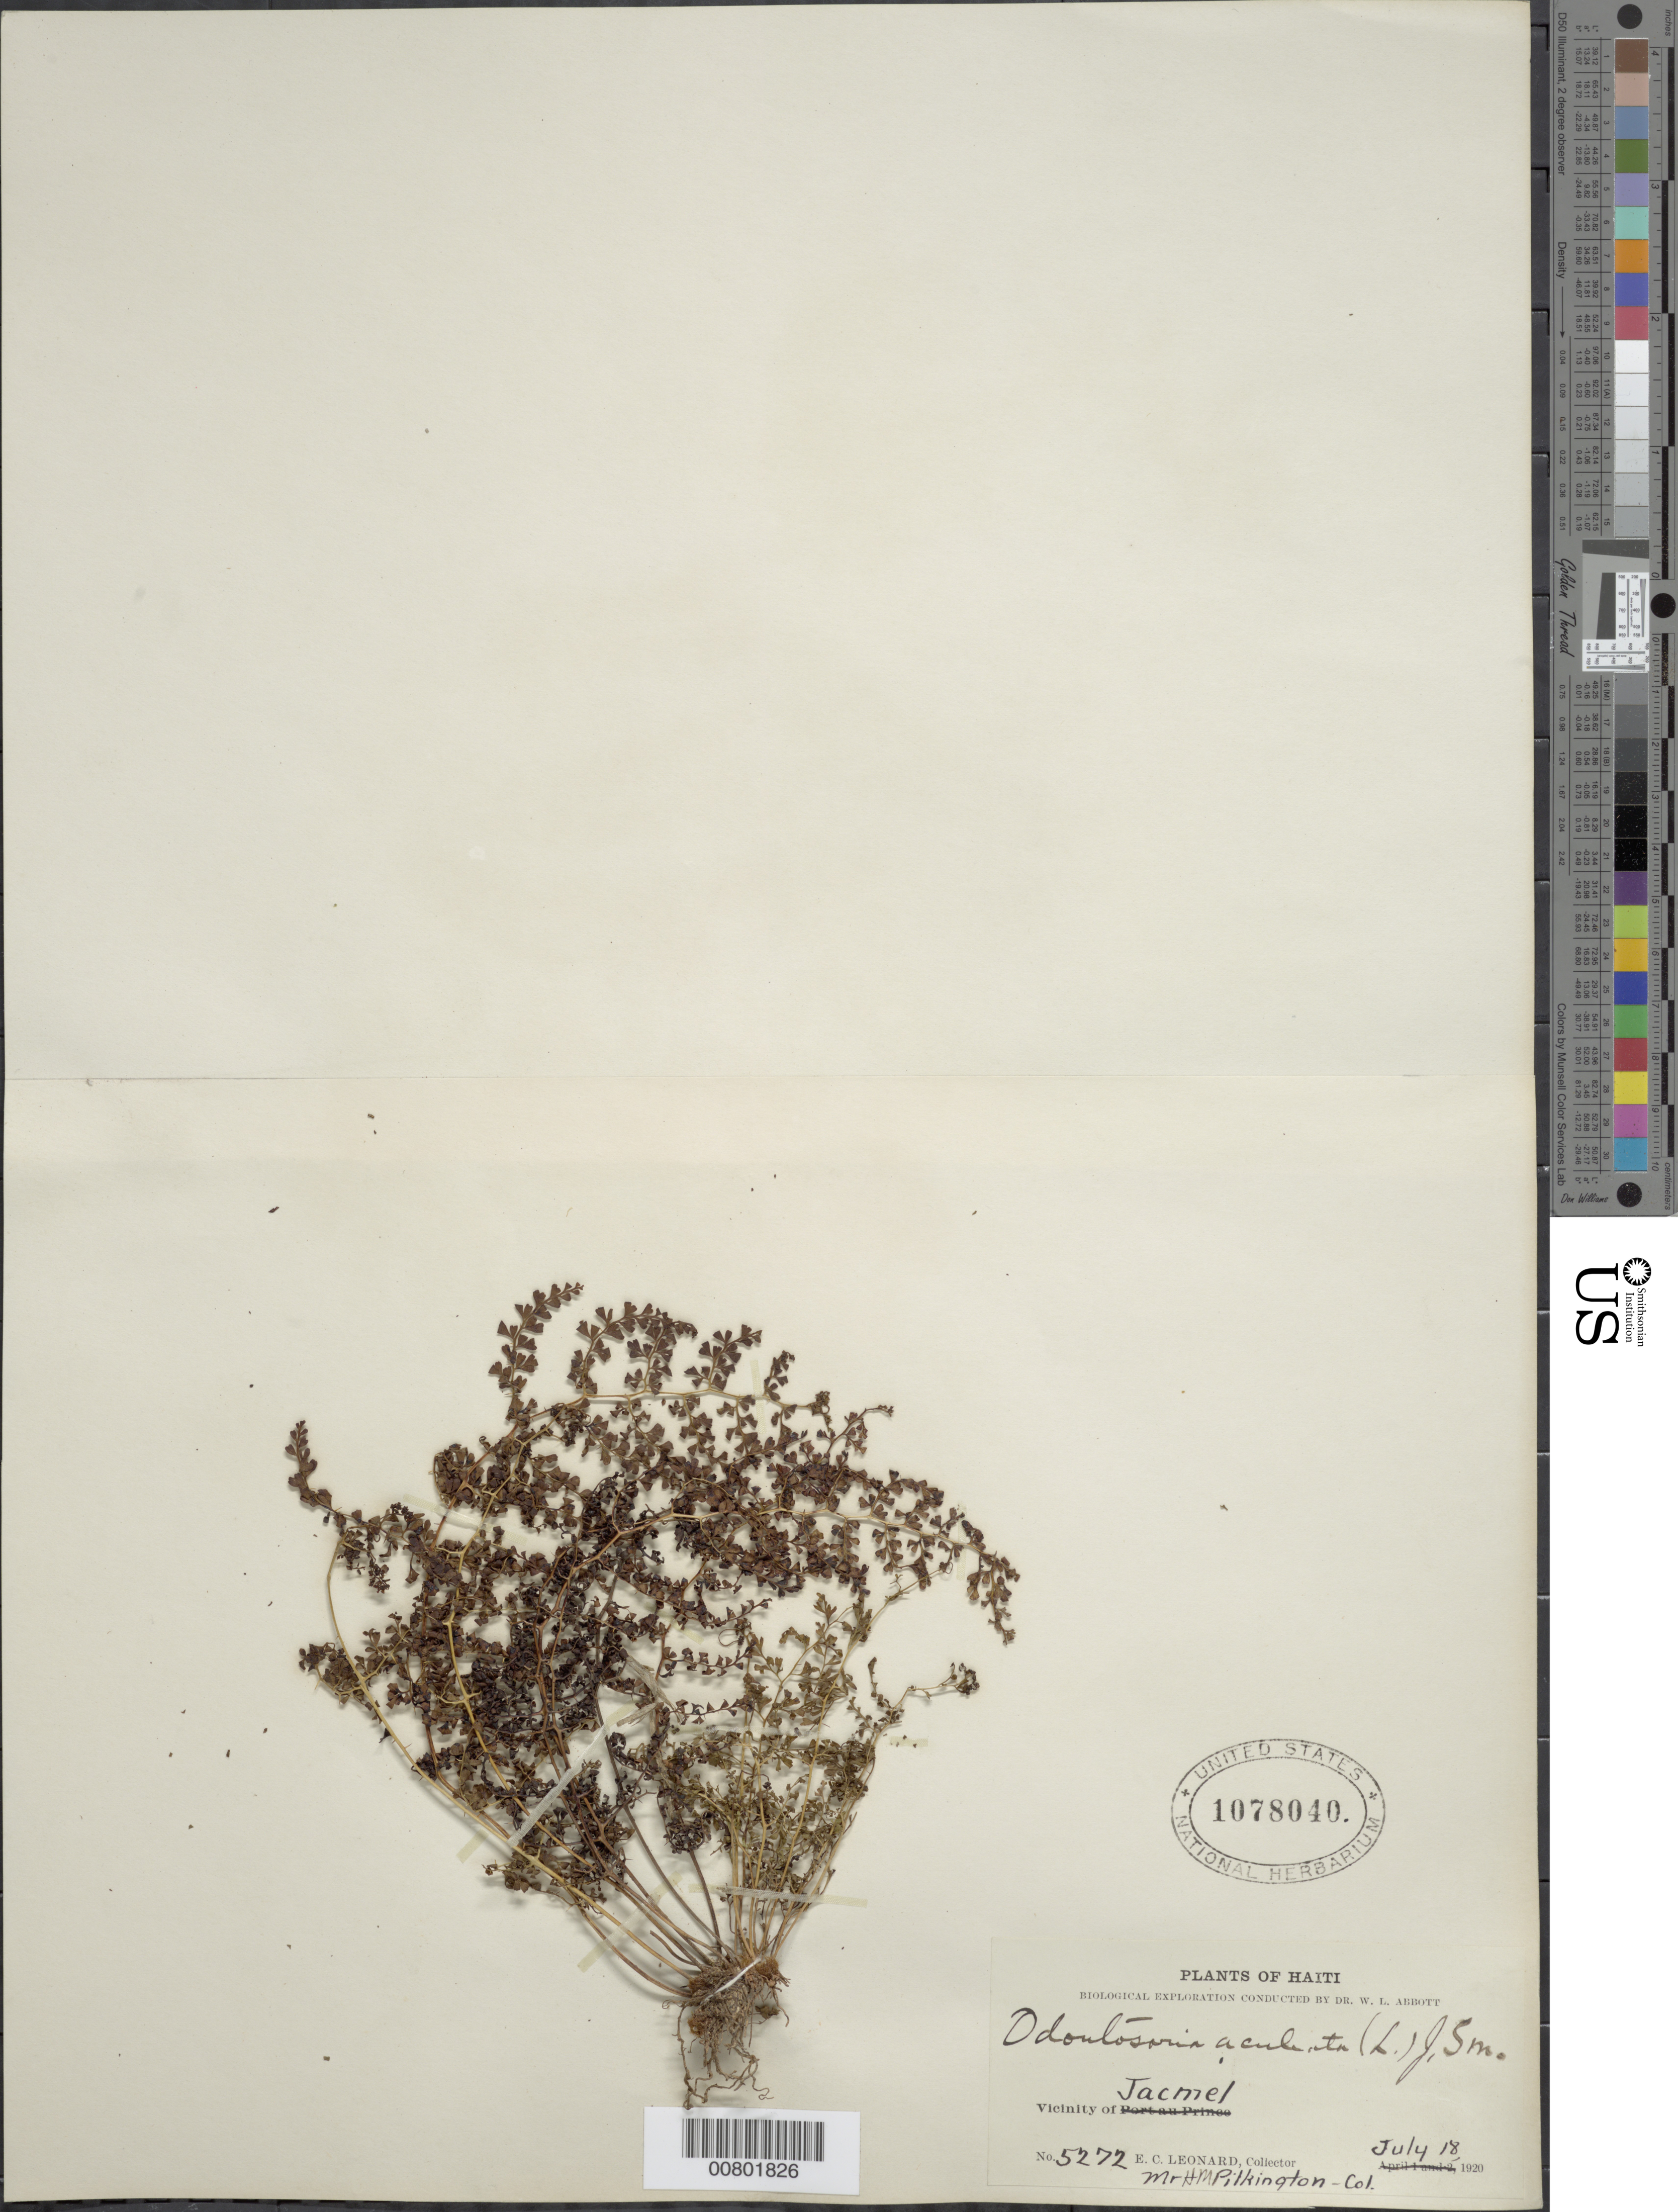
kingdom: Plantae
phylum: Tracheophyta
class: Polypodiopsida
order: Polypodiales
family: Lindsaeaceae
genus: Odontosoria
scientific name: Odontosoria aculeata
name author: (L.) J. Sm.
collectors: E. C. Leonard & H. Pilkington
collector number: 5272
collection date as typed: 18 Jul 1920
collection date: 1920-07-18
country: Haiti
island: Hispaniola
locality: Jacmel vicinity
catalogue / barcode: US 1078040